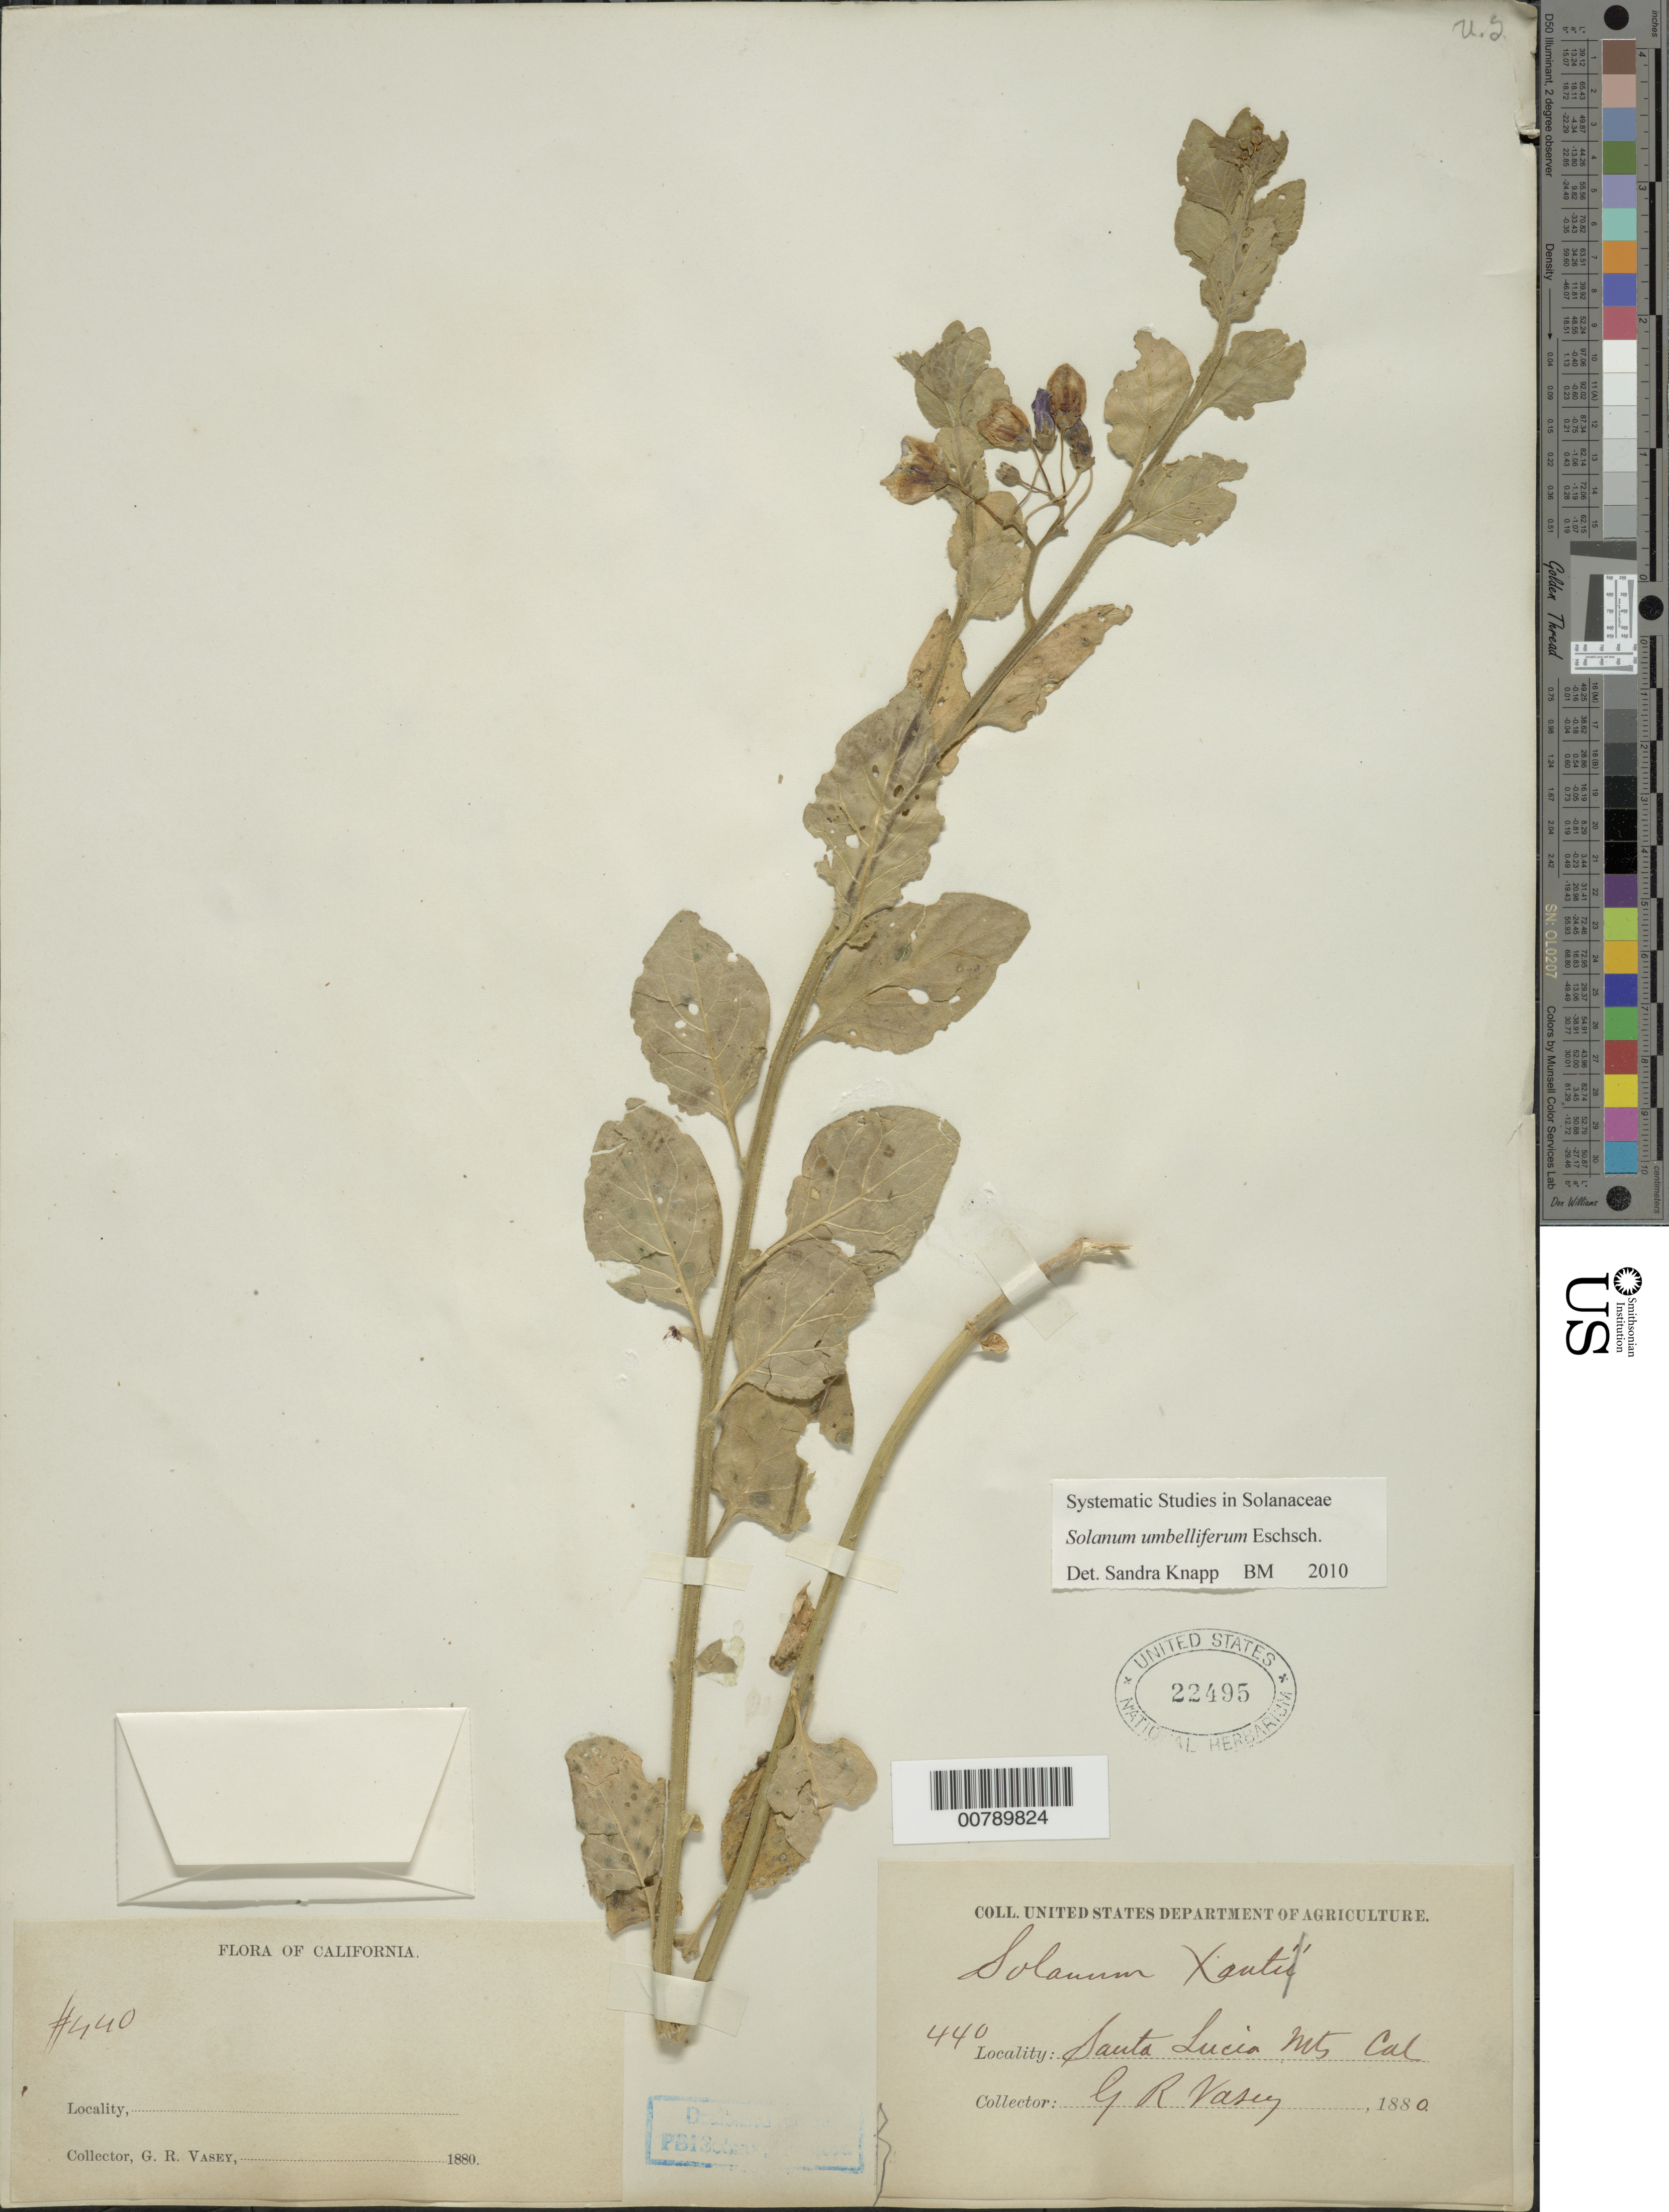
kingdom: Plantae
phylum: Tracheophyta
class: Magnoliopsida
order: Solanales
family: Solanaceae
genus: Solanum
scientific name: Solanum umbelliferum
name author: Eschsch.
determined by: Knapp, S. D.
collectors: G. Vasey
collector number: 440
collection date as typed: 1880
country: United States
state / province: California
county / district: San Luis Obispo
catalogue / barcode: US 22495